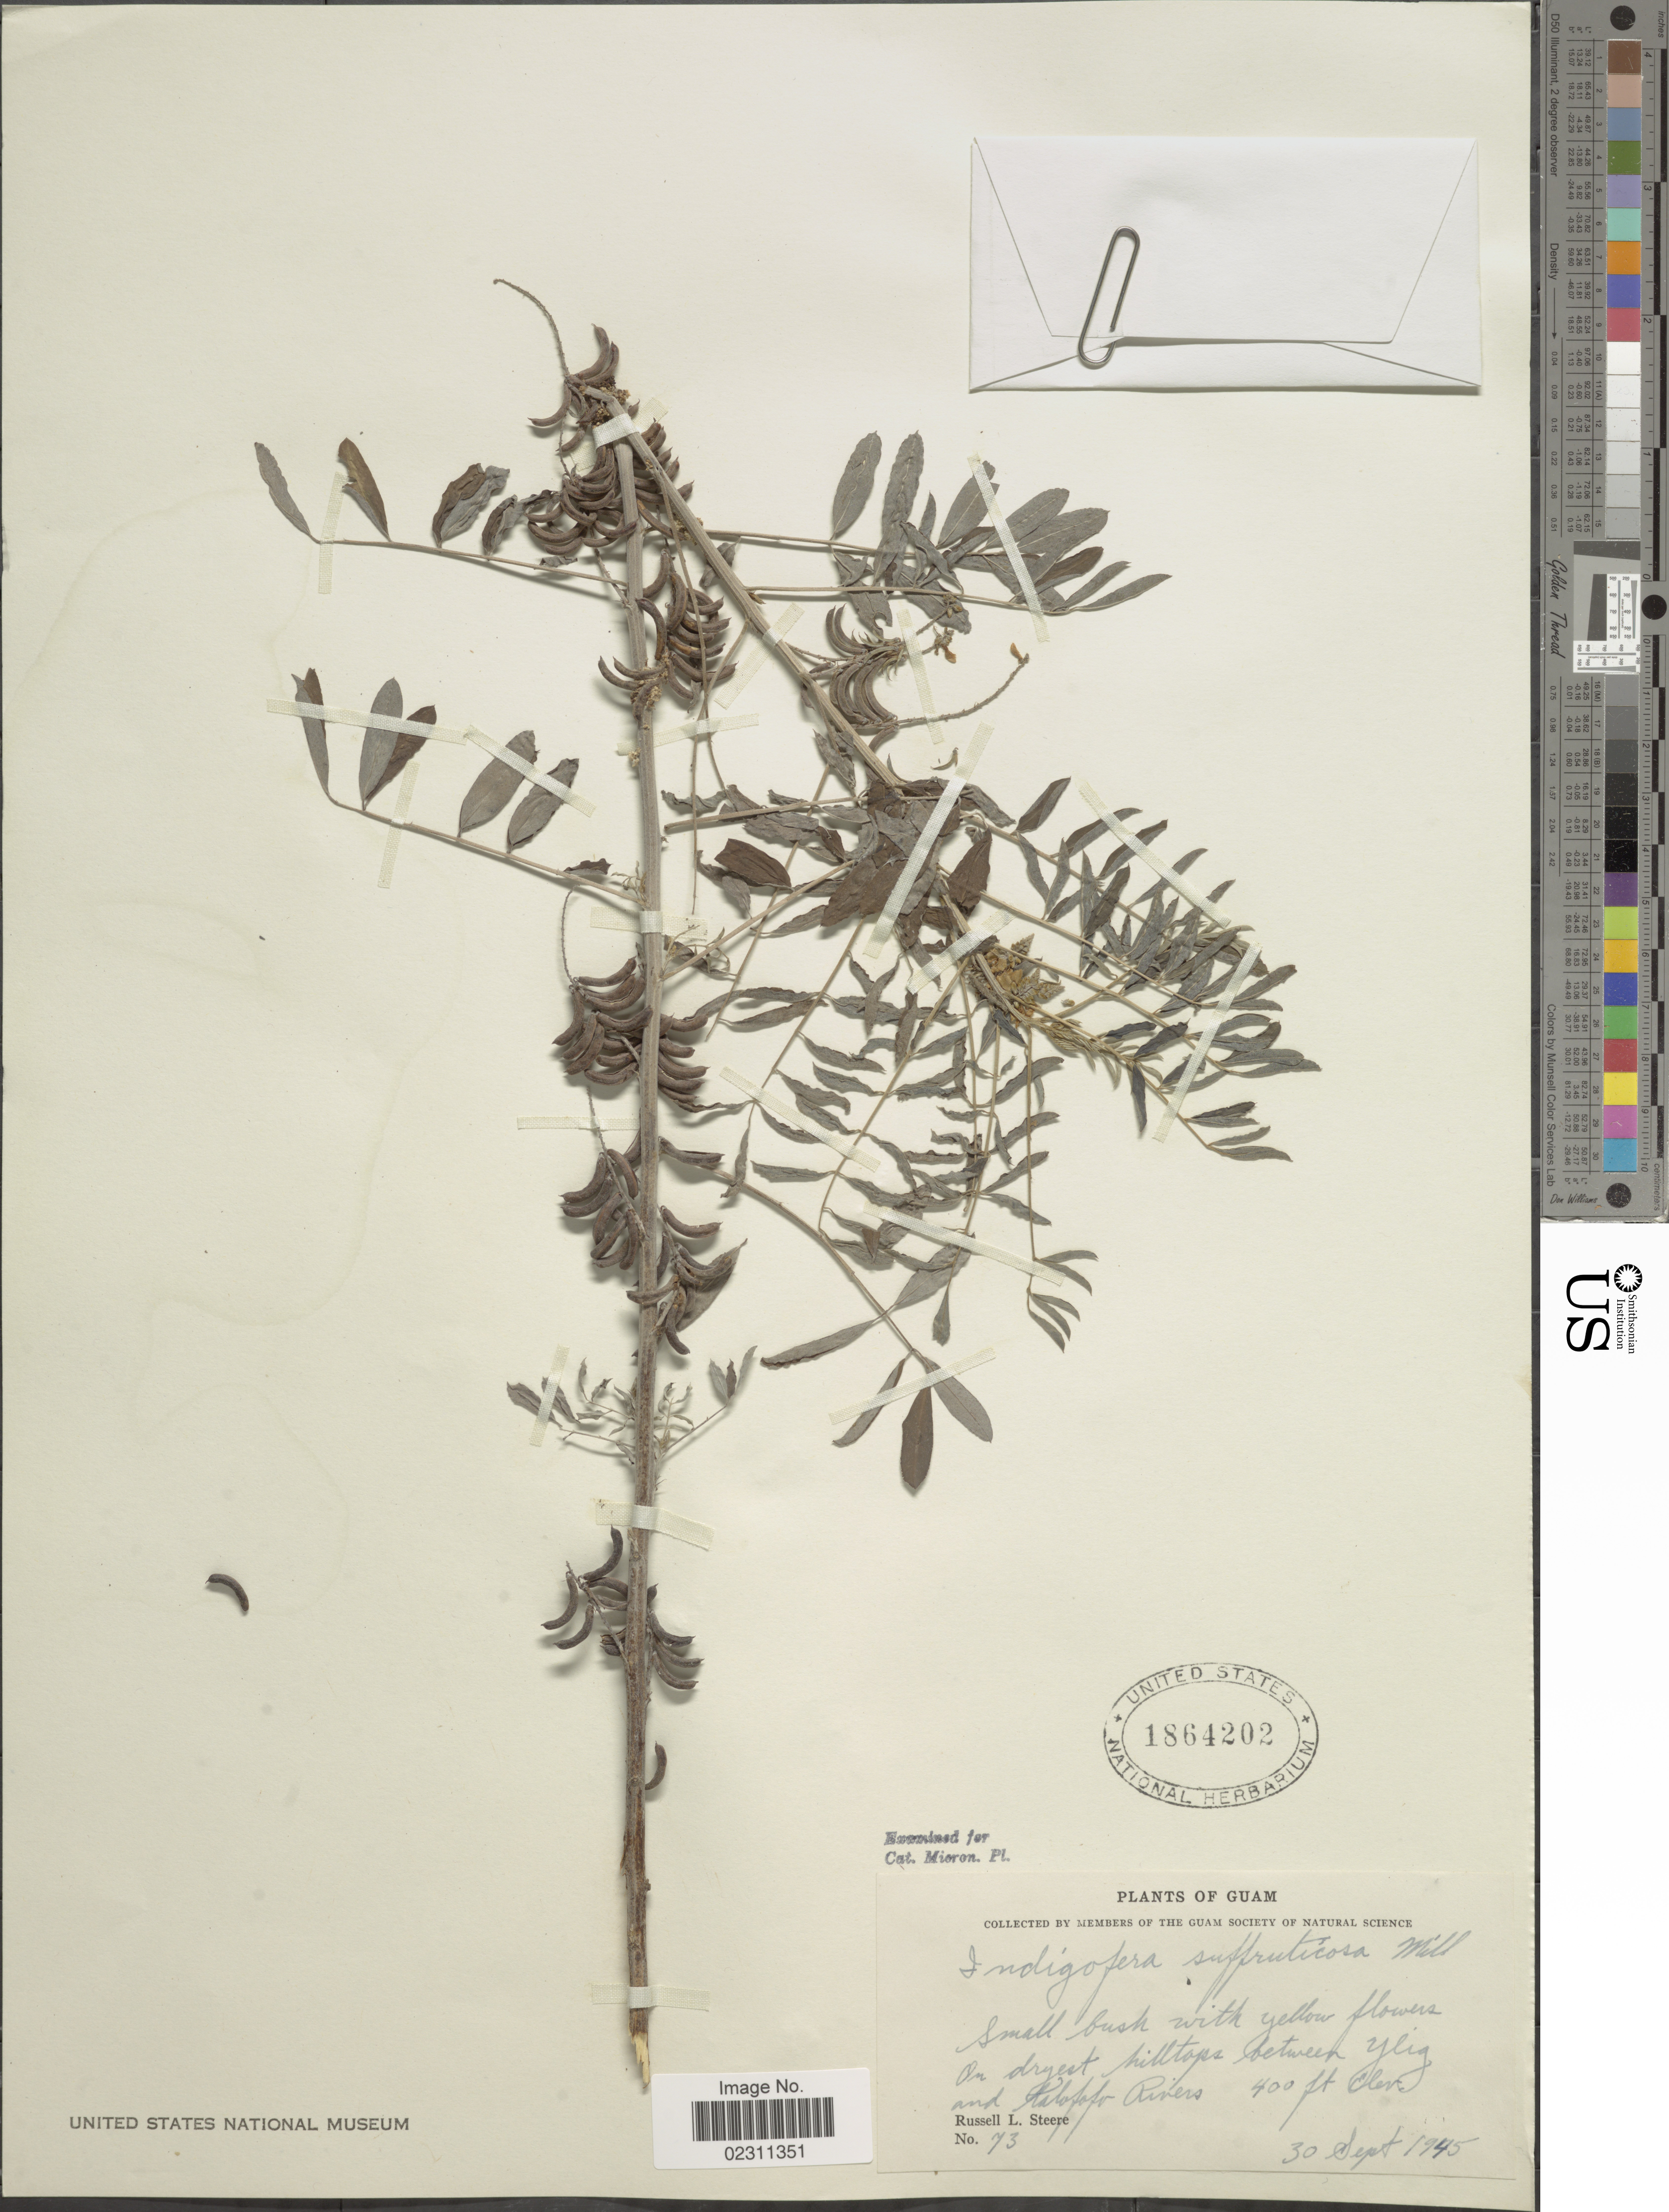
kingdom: Plantae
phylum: Tracheophyta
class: Magnoliopsida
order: Fabales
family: Fabaceae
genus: Indigofera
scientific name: Indigofera suffruticosa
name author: Mill.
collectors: R. L. Steere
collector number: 73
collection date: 1945-09-30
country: Guam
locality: On dryest hilltops between Ylig and [illegible text] Rivers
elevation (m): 122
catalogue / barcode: US 1864202